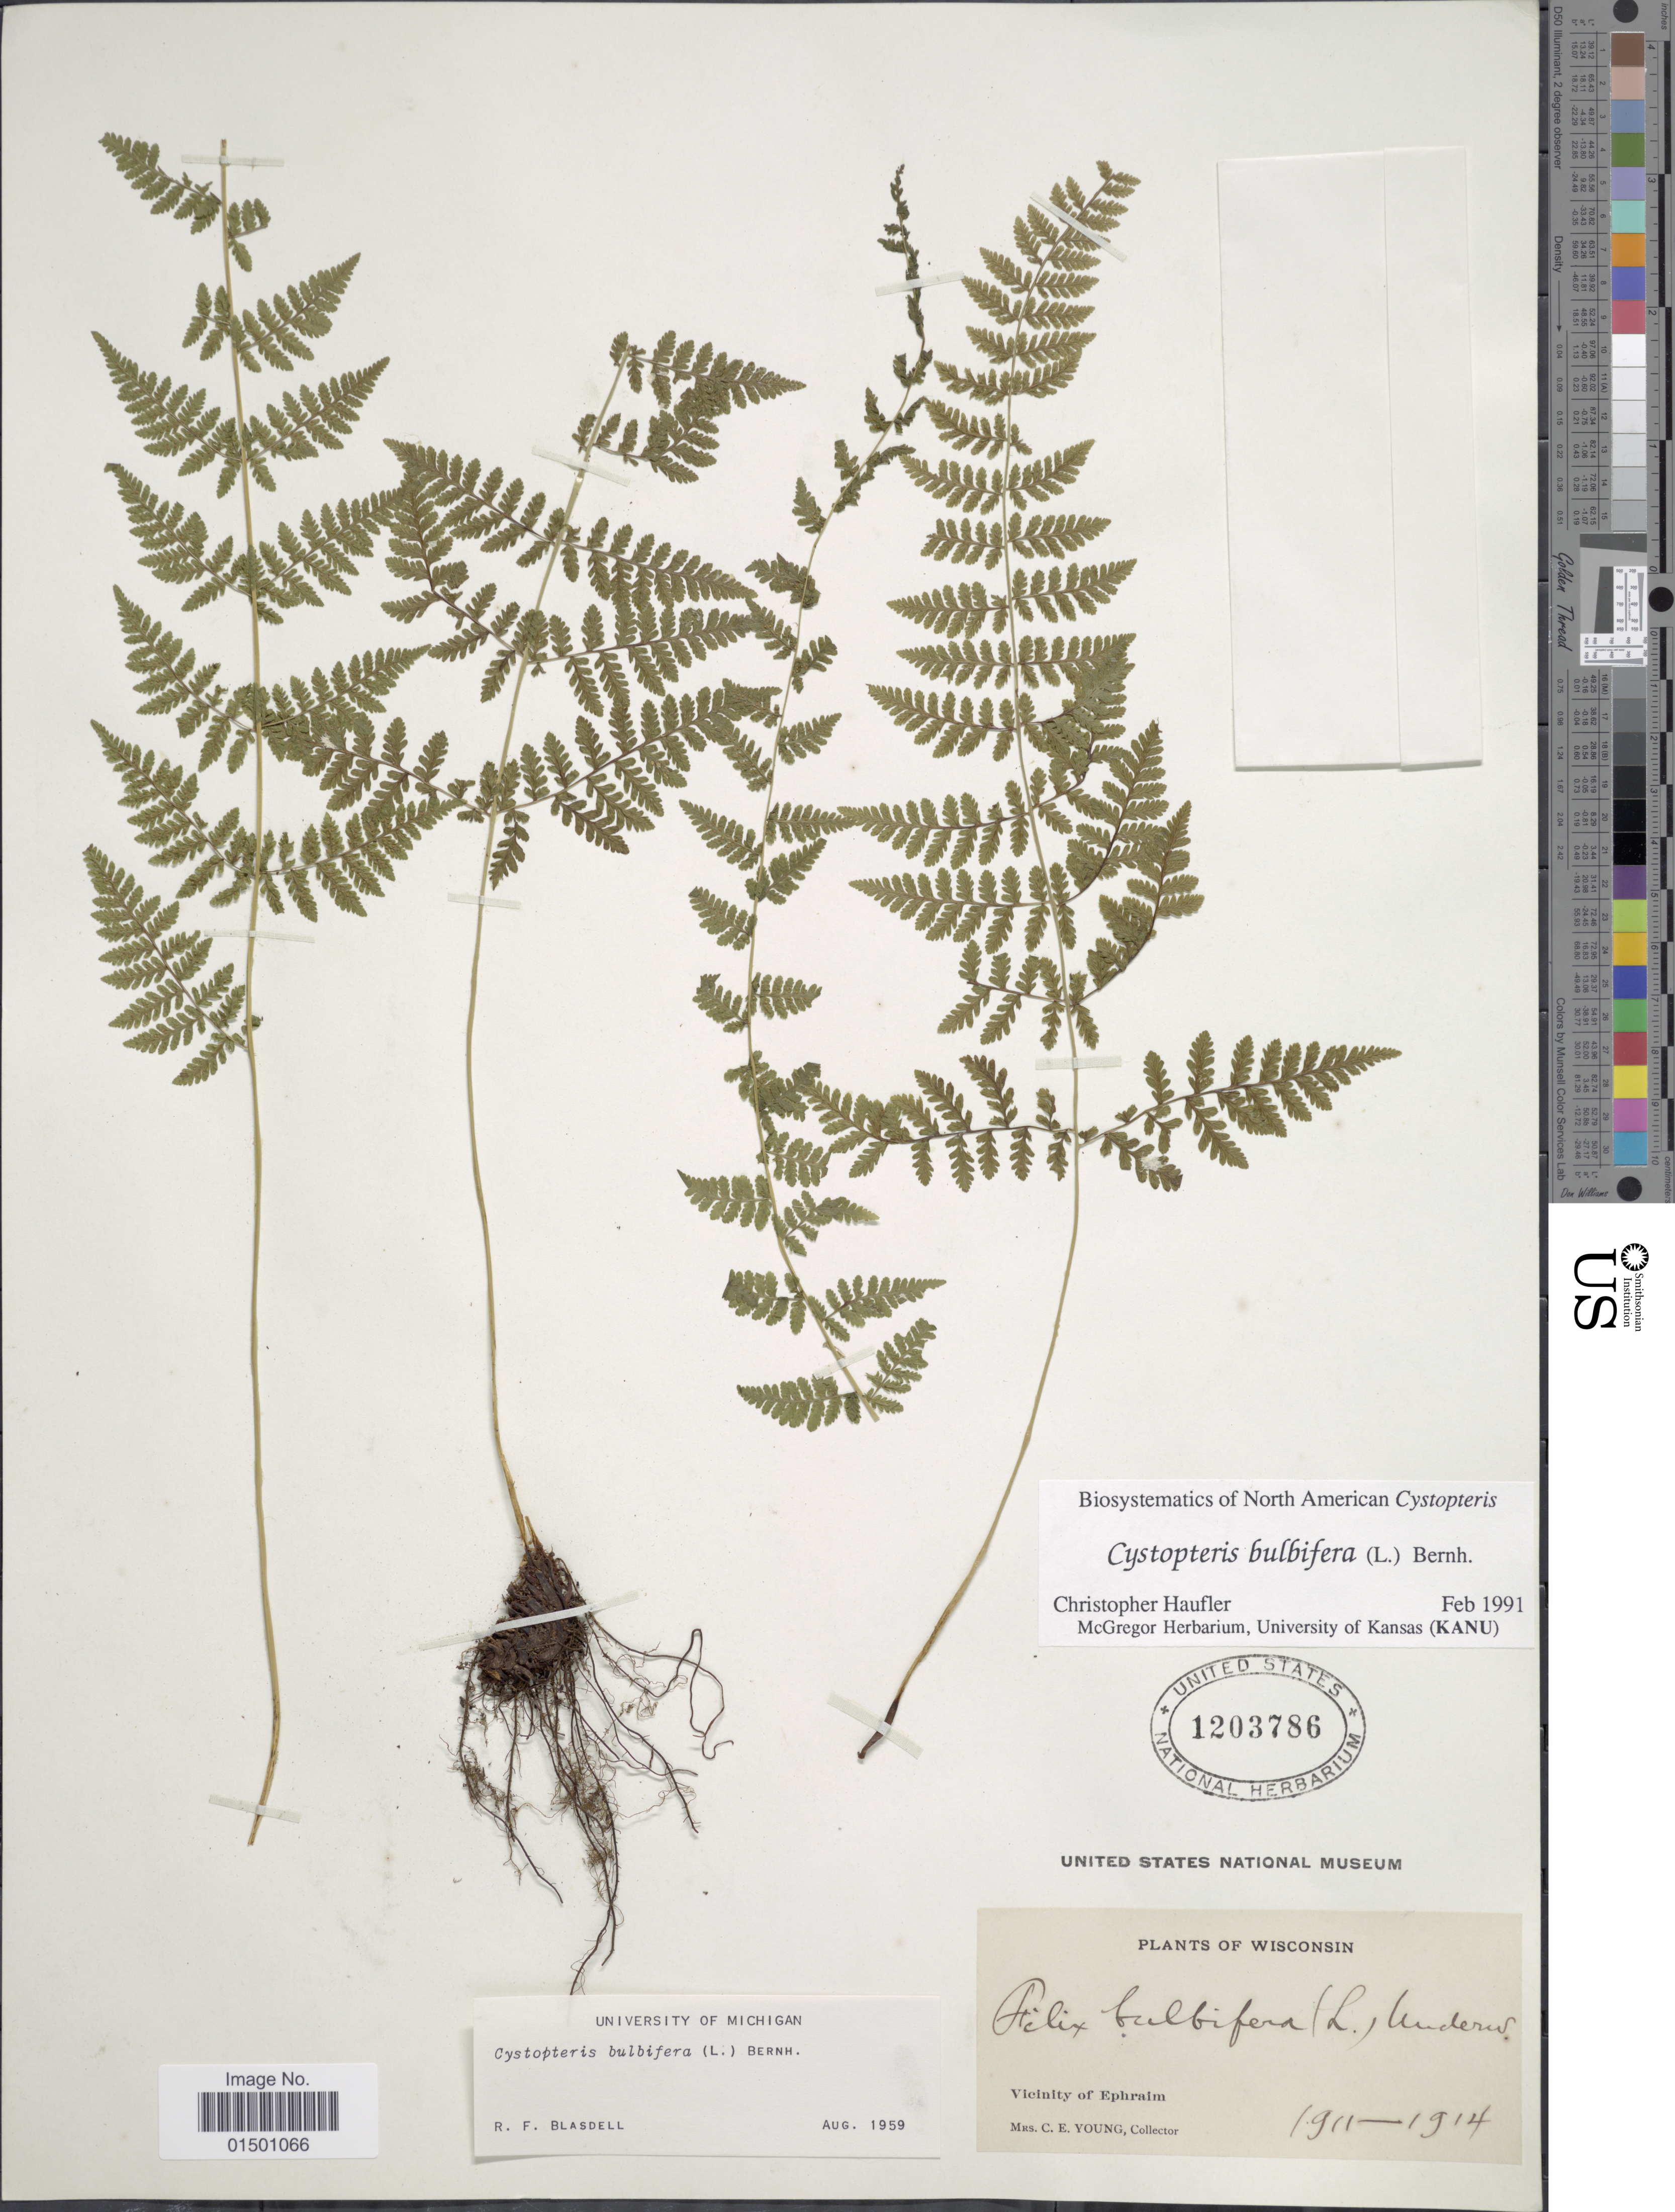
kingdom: Plantae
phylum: Tracheophyta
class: Polypodiopsida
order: Polypodiales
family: Cystopteridaceae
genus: Cystopteris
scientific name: Cystopteris bulbifera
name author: (L.) Bernh.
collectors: C. Young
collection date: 1911/1914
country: United States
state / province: Wisconsin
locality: Vicinity of Ephraim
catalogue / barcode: US 1203786